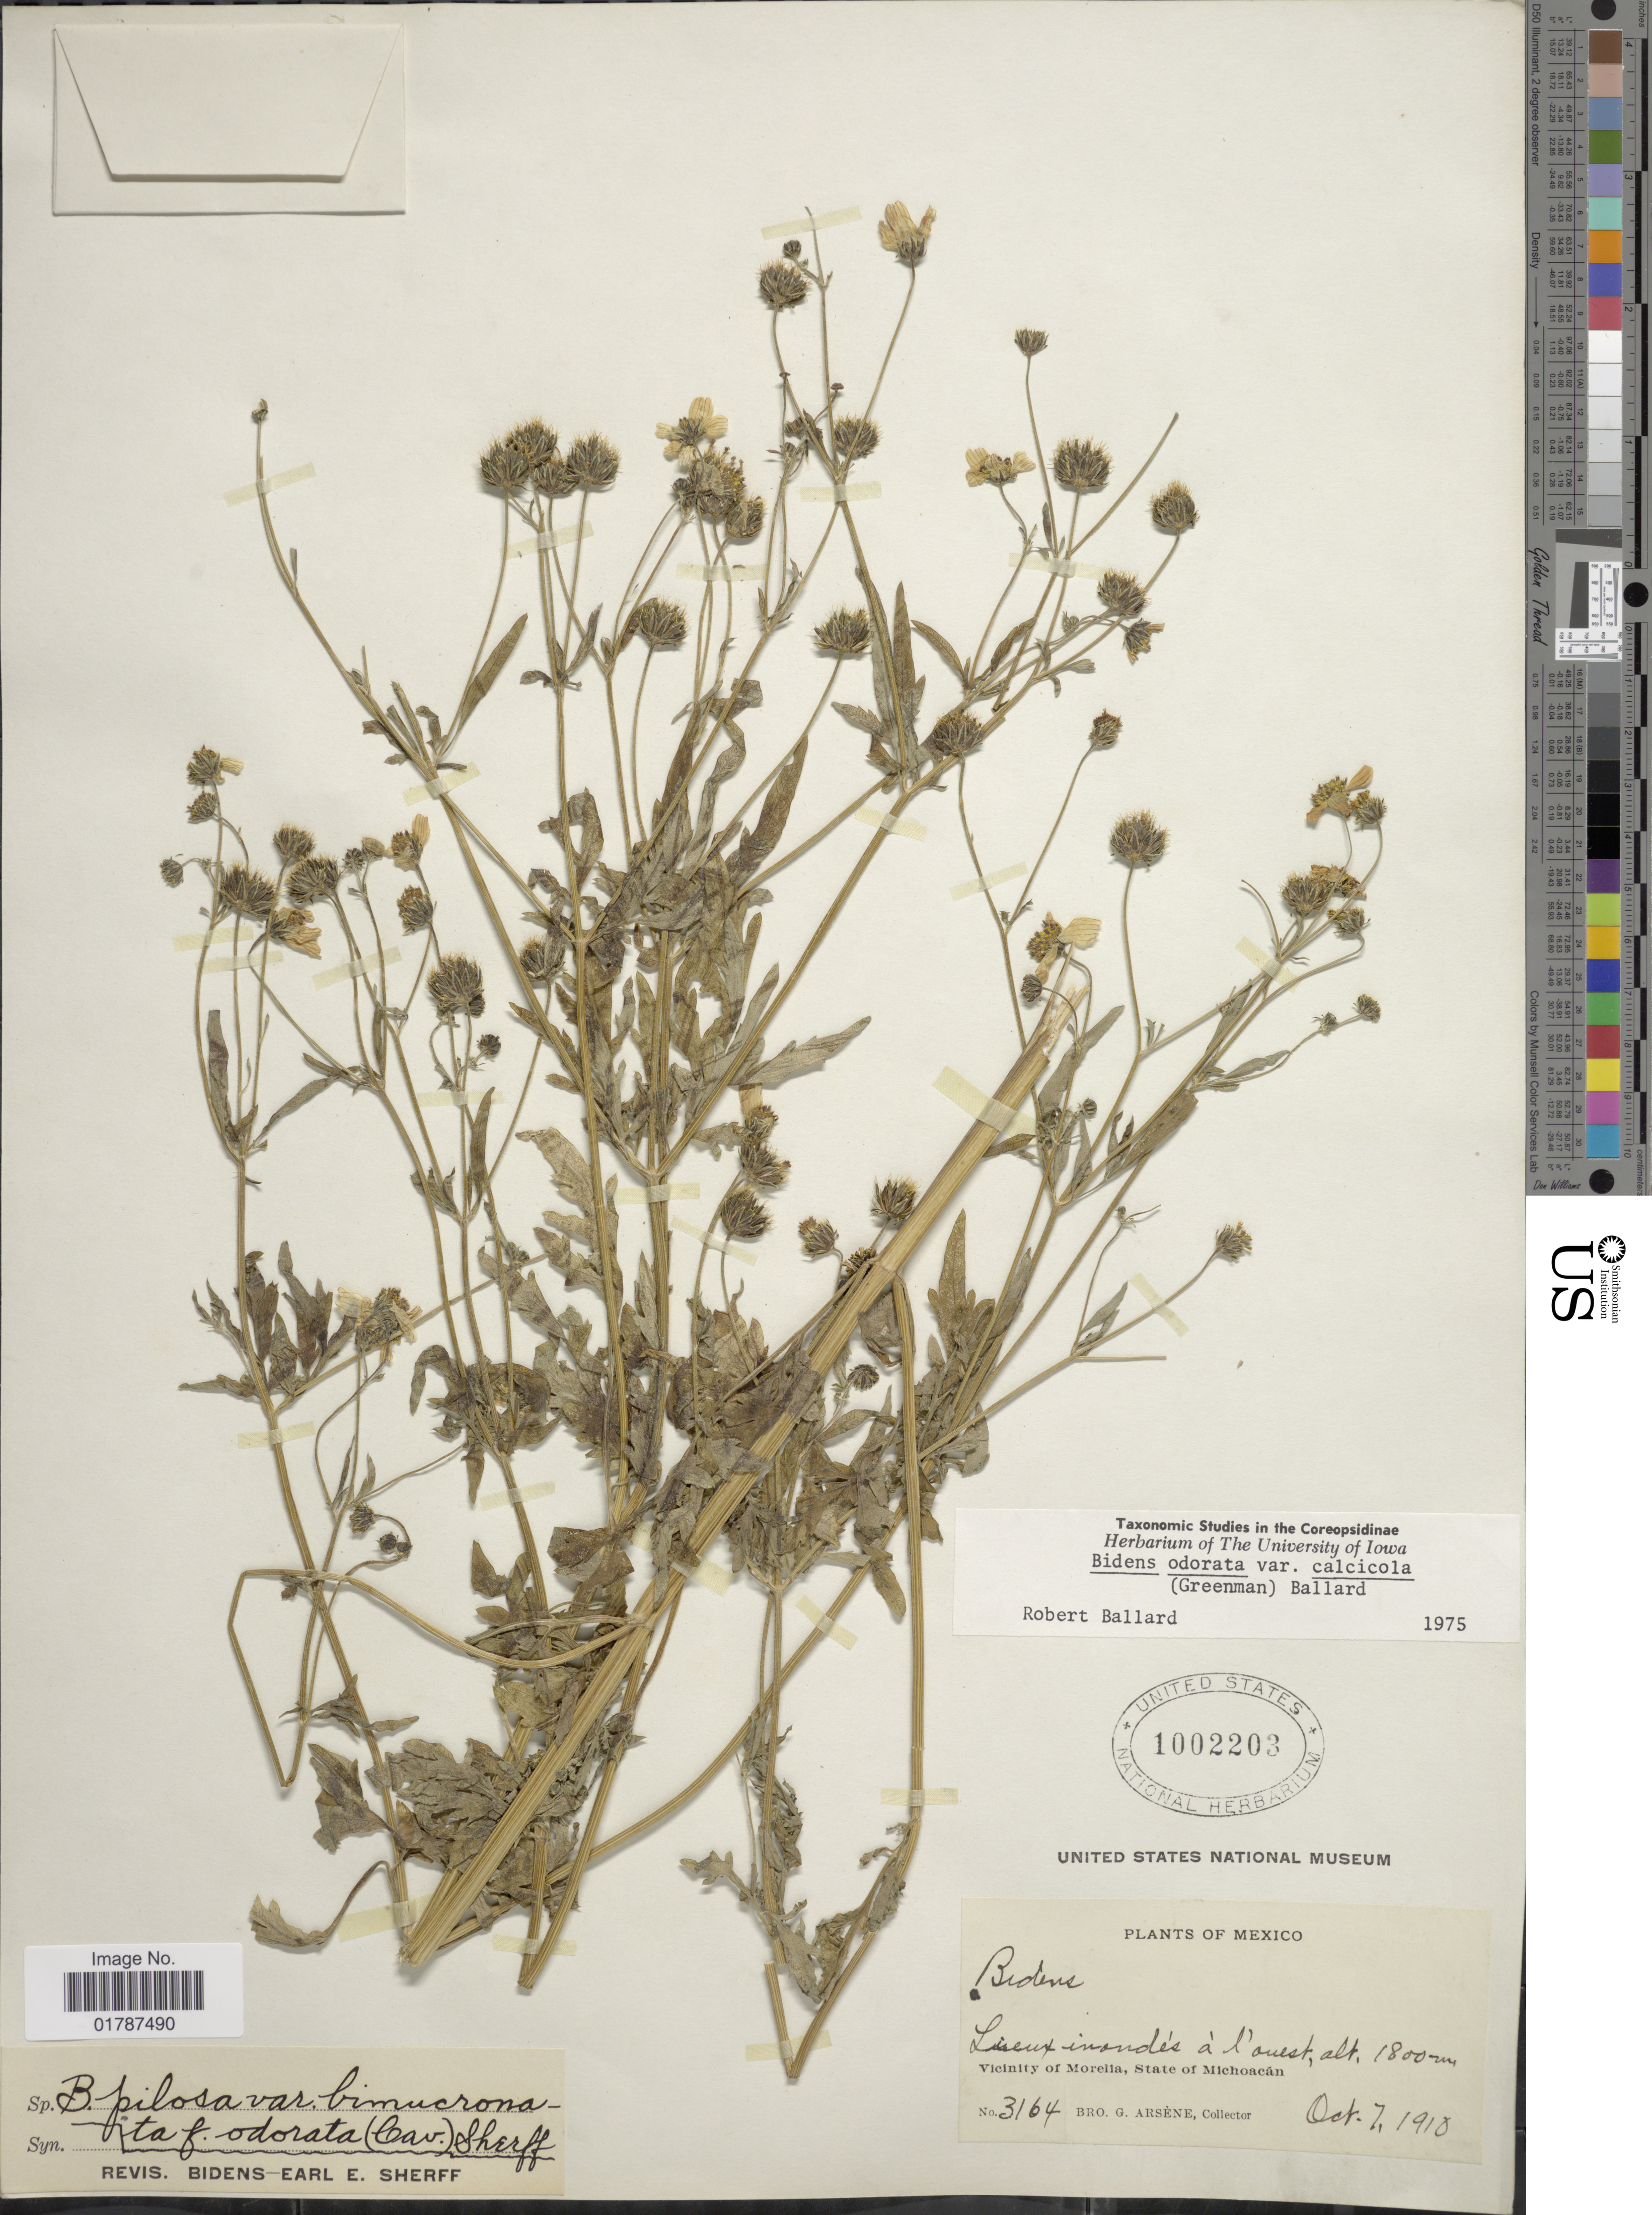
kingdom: Plantae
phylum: Tracheophyta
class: Magnoliopsida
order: Asterales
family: Asteraceae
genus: Bidens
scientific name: Bidens odorata var. calcicola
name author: (Greenm.) Ballard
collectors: Bro. G. Arsène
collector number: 3164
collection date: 1910-10-07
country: Mexico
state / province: Michoacán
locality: Lieux inondes a l' ouest, Vicinity of Morelia, State of Michoacan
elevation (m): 1800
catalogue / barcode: US 1002203